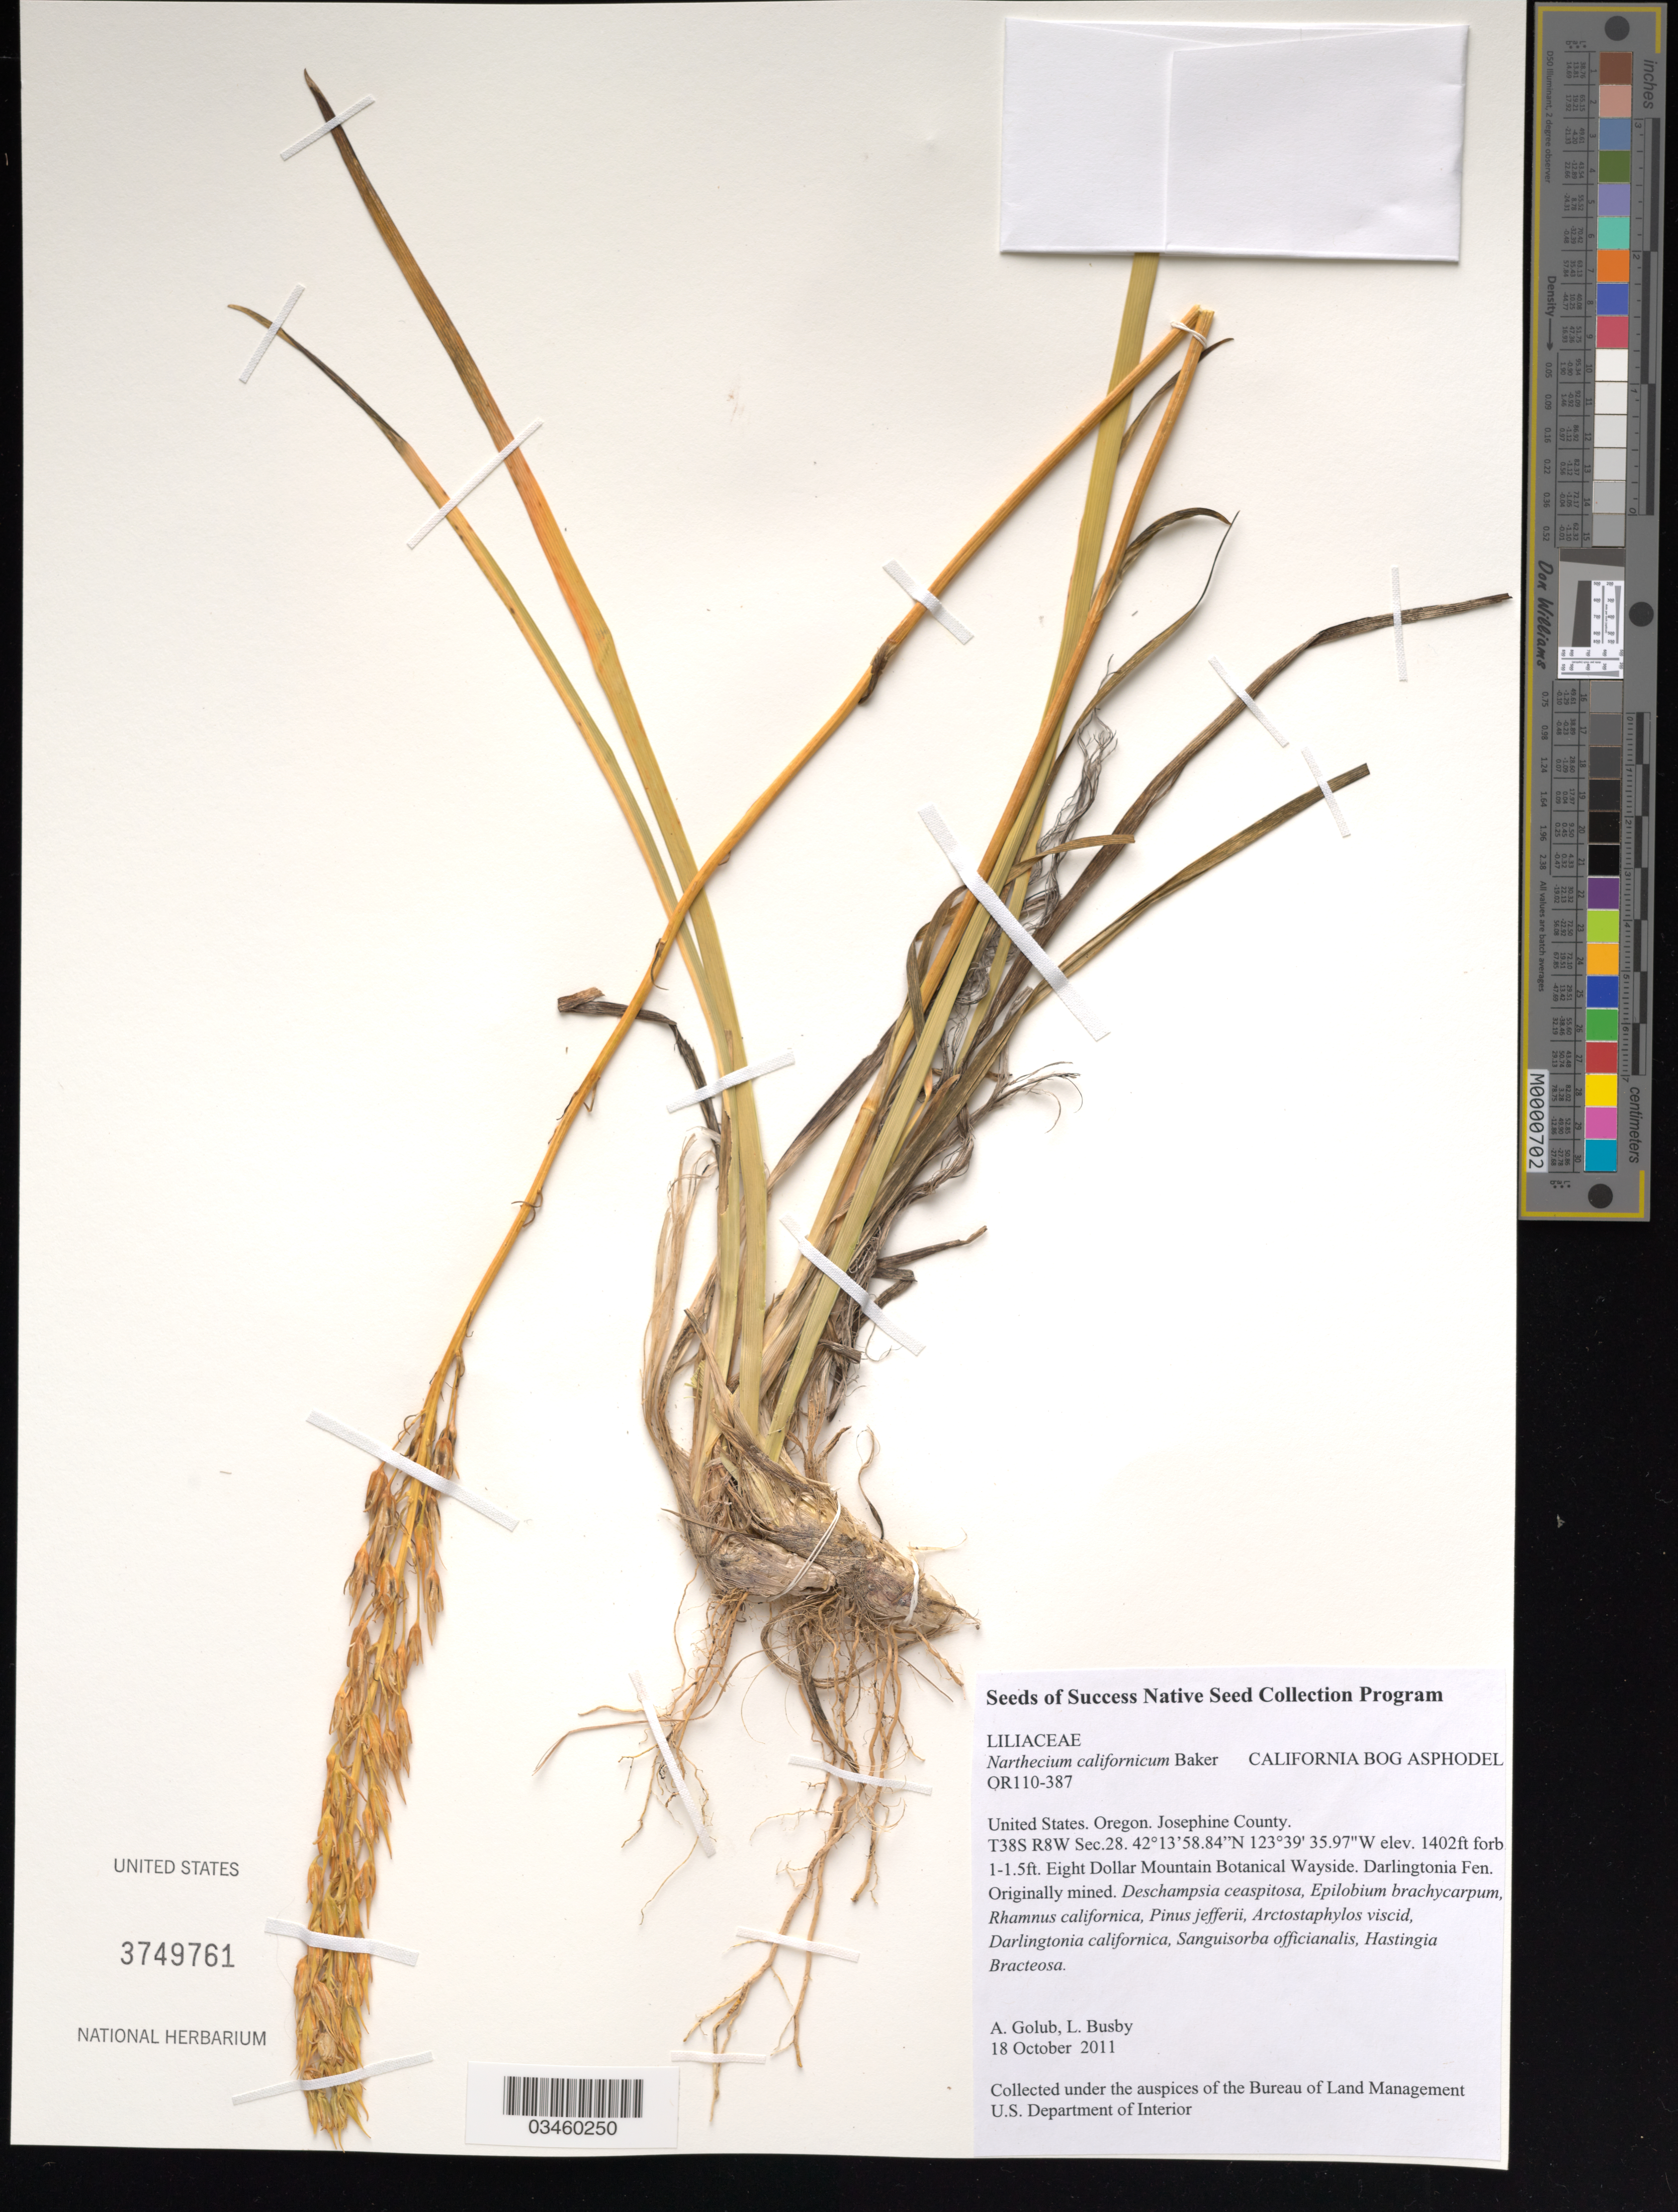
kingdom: Plantae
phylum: Tracheophyta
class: Liliopsida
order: Dioscoreales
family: Nartheciaceae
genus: Narthecium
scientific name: Narthecium californicum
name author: Baker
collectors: A. Golub & L. Busby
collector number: OR110-387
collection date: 2011-10-18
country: United States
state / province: Oregon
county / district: Josephine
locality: Eight Dollar Mountain Botanical Wayside. T38S R8W, Sec 28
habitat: Darlingtonia Fen. Originally mined. With Pinus jefferii, Darlingtonia californica, Rhamnus californica, ect.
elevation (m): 427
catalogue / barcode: US 3749761